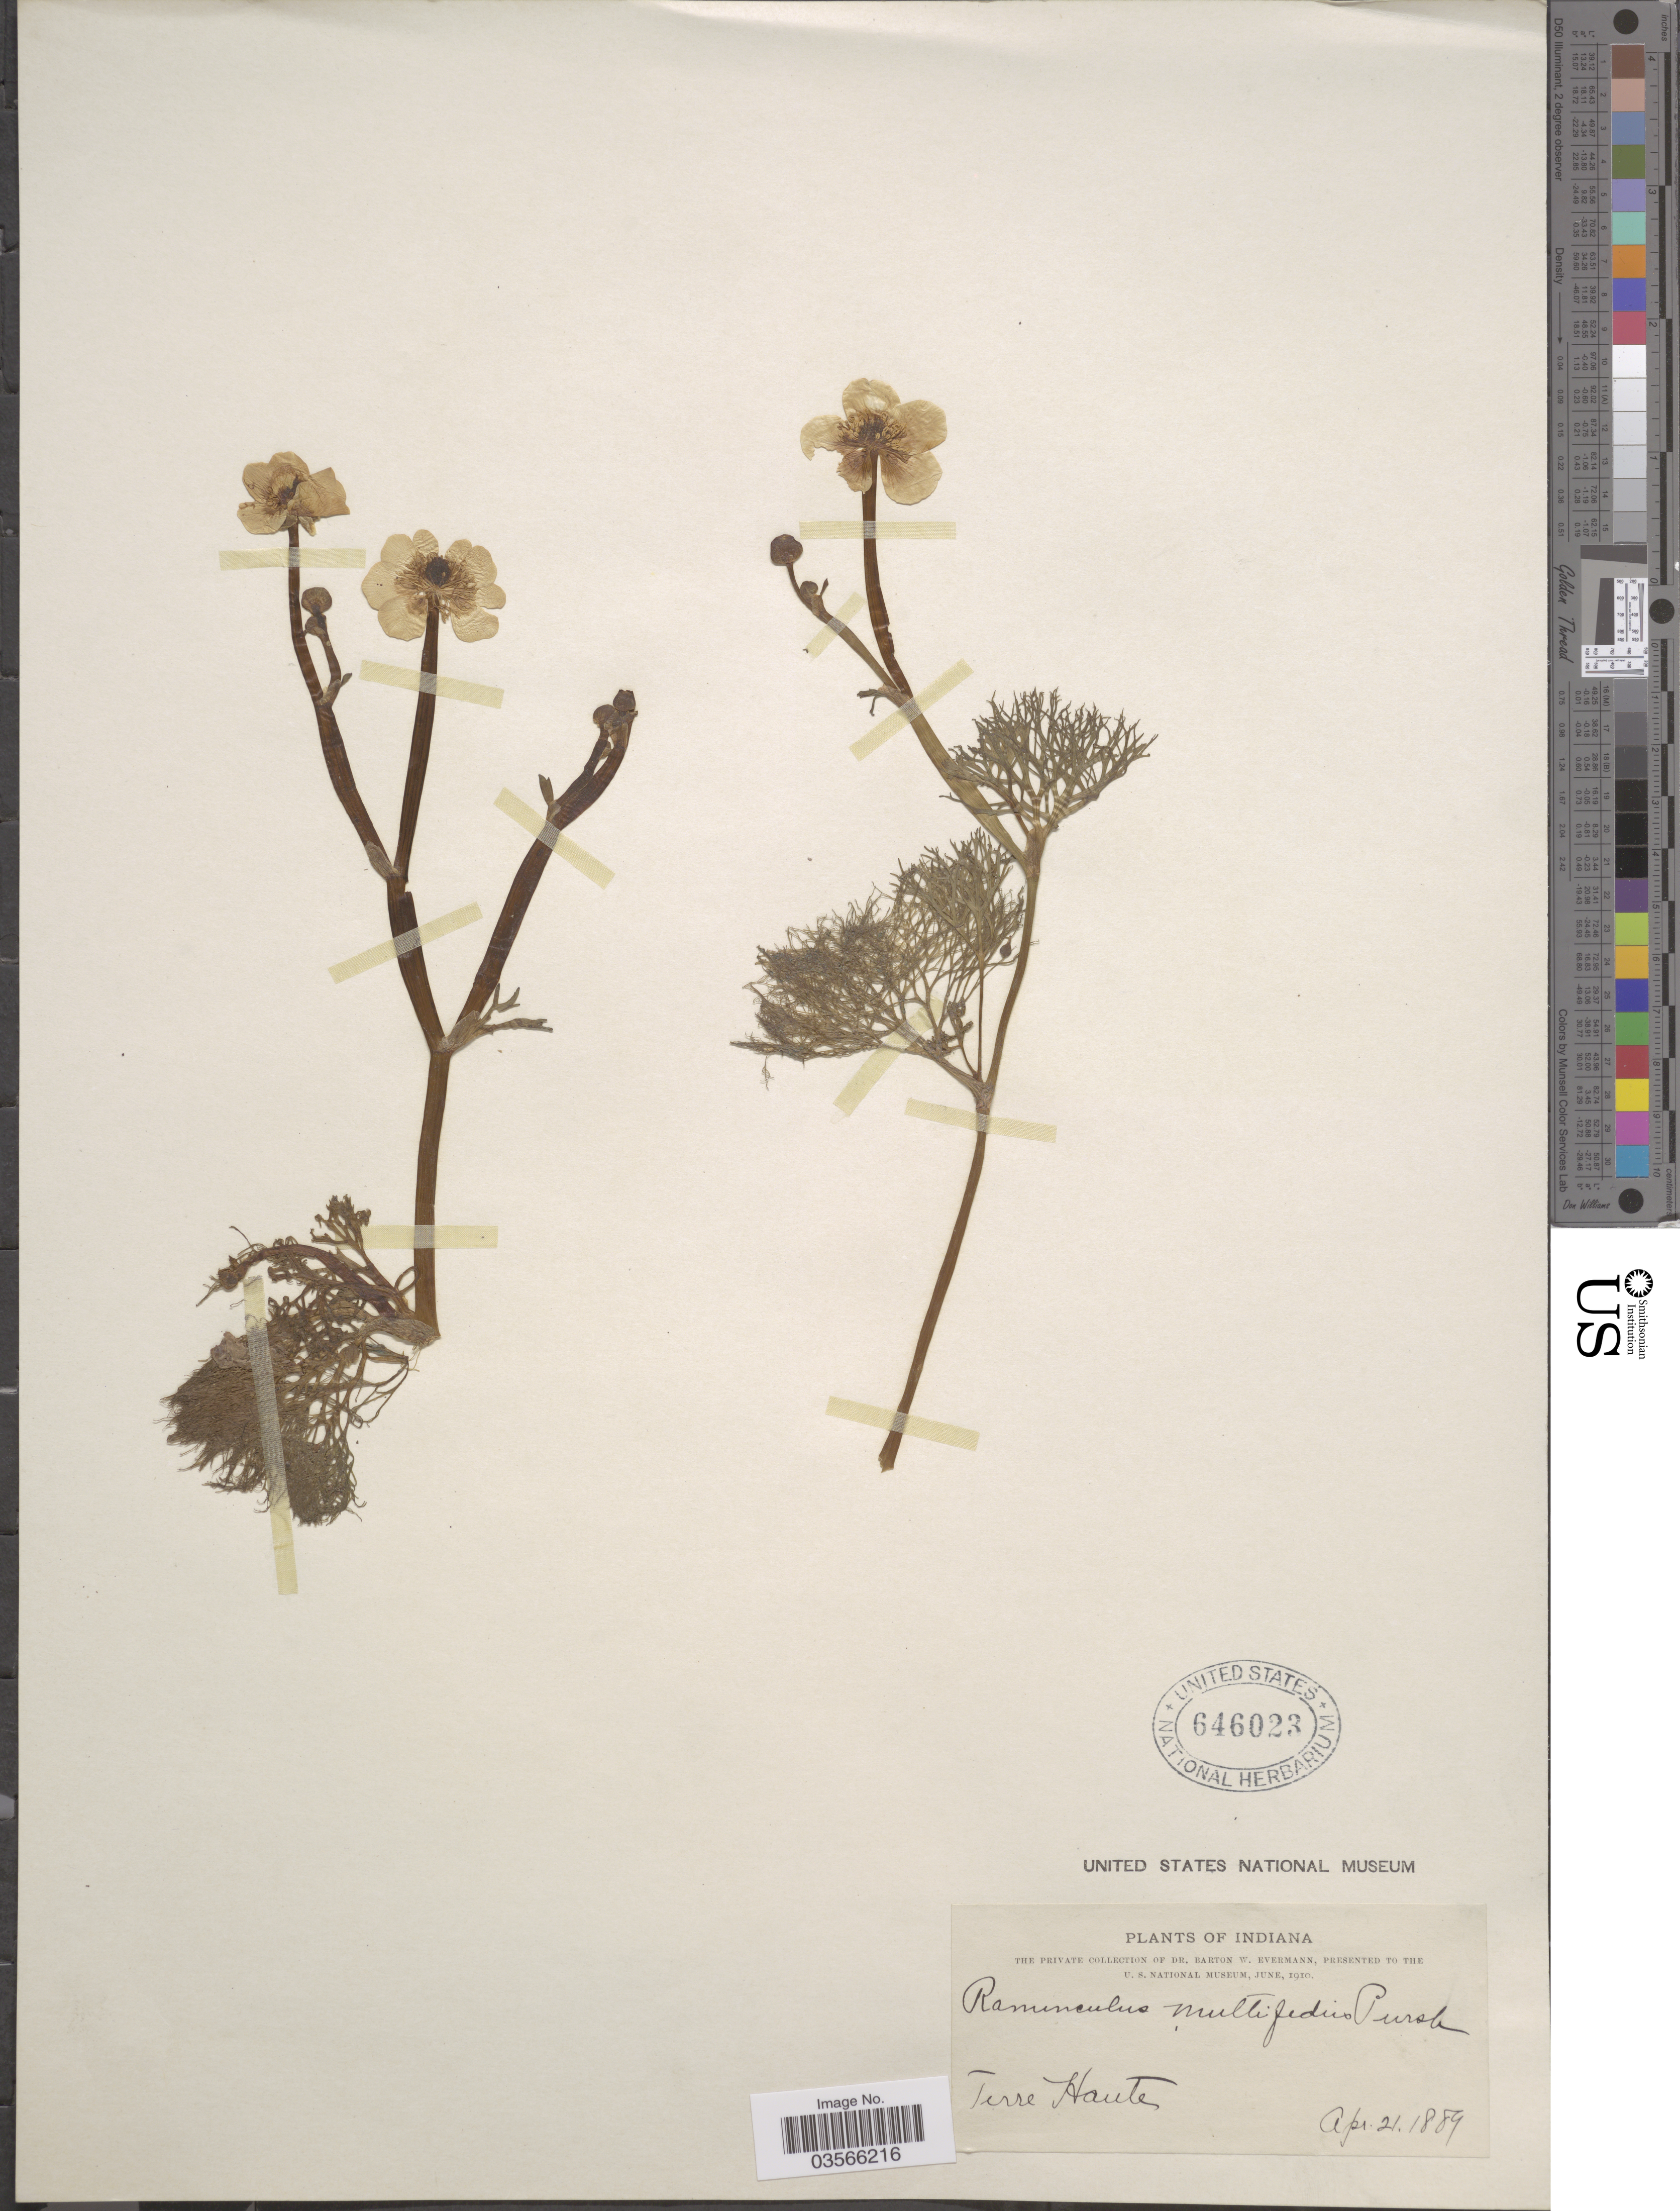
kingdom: Plantae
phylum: Tracheophyta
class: Magnoliopsida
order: Ranunculales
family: Ranunculaceae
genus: Ranunculus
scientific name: Ranunculus flabellaris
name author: Raf.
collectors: B. W. Evermann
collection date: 1889-04-21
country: United States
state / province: Indiana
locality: Terre Haute.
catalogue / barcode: US 646023